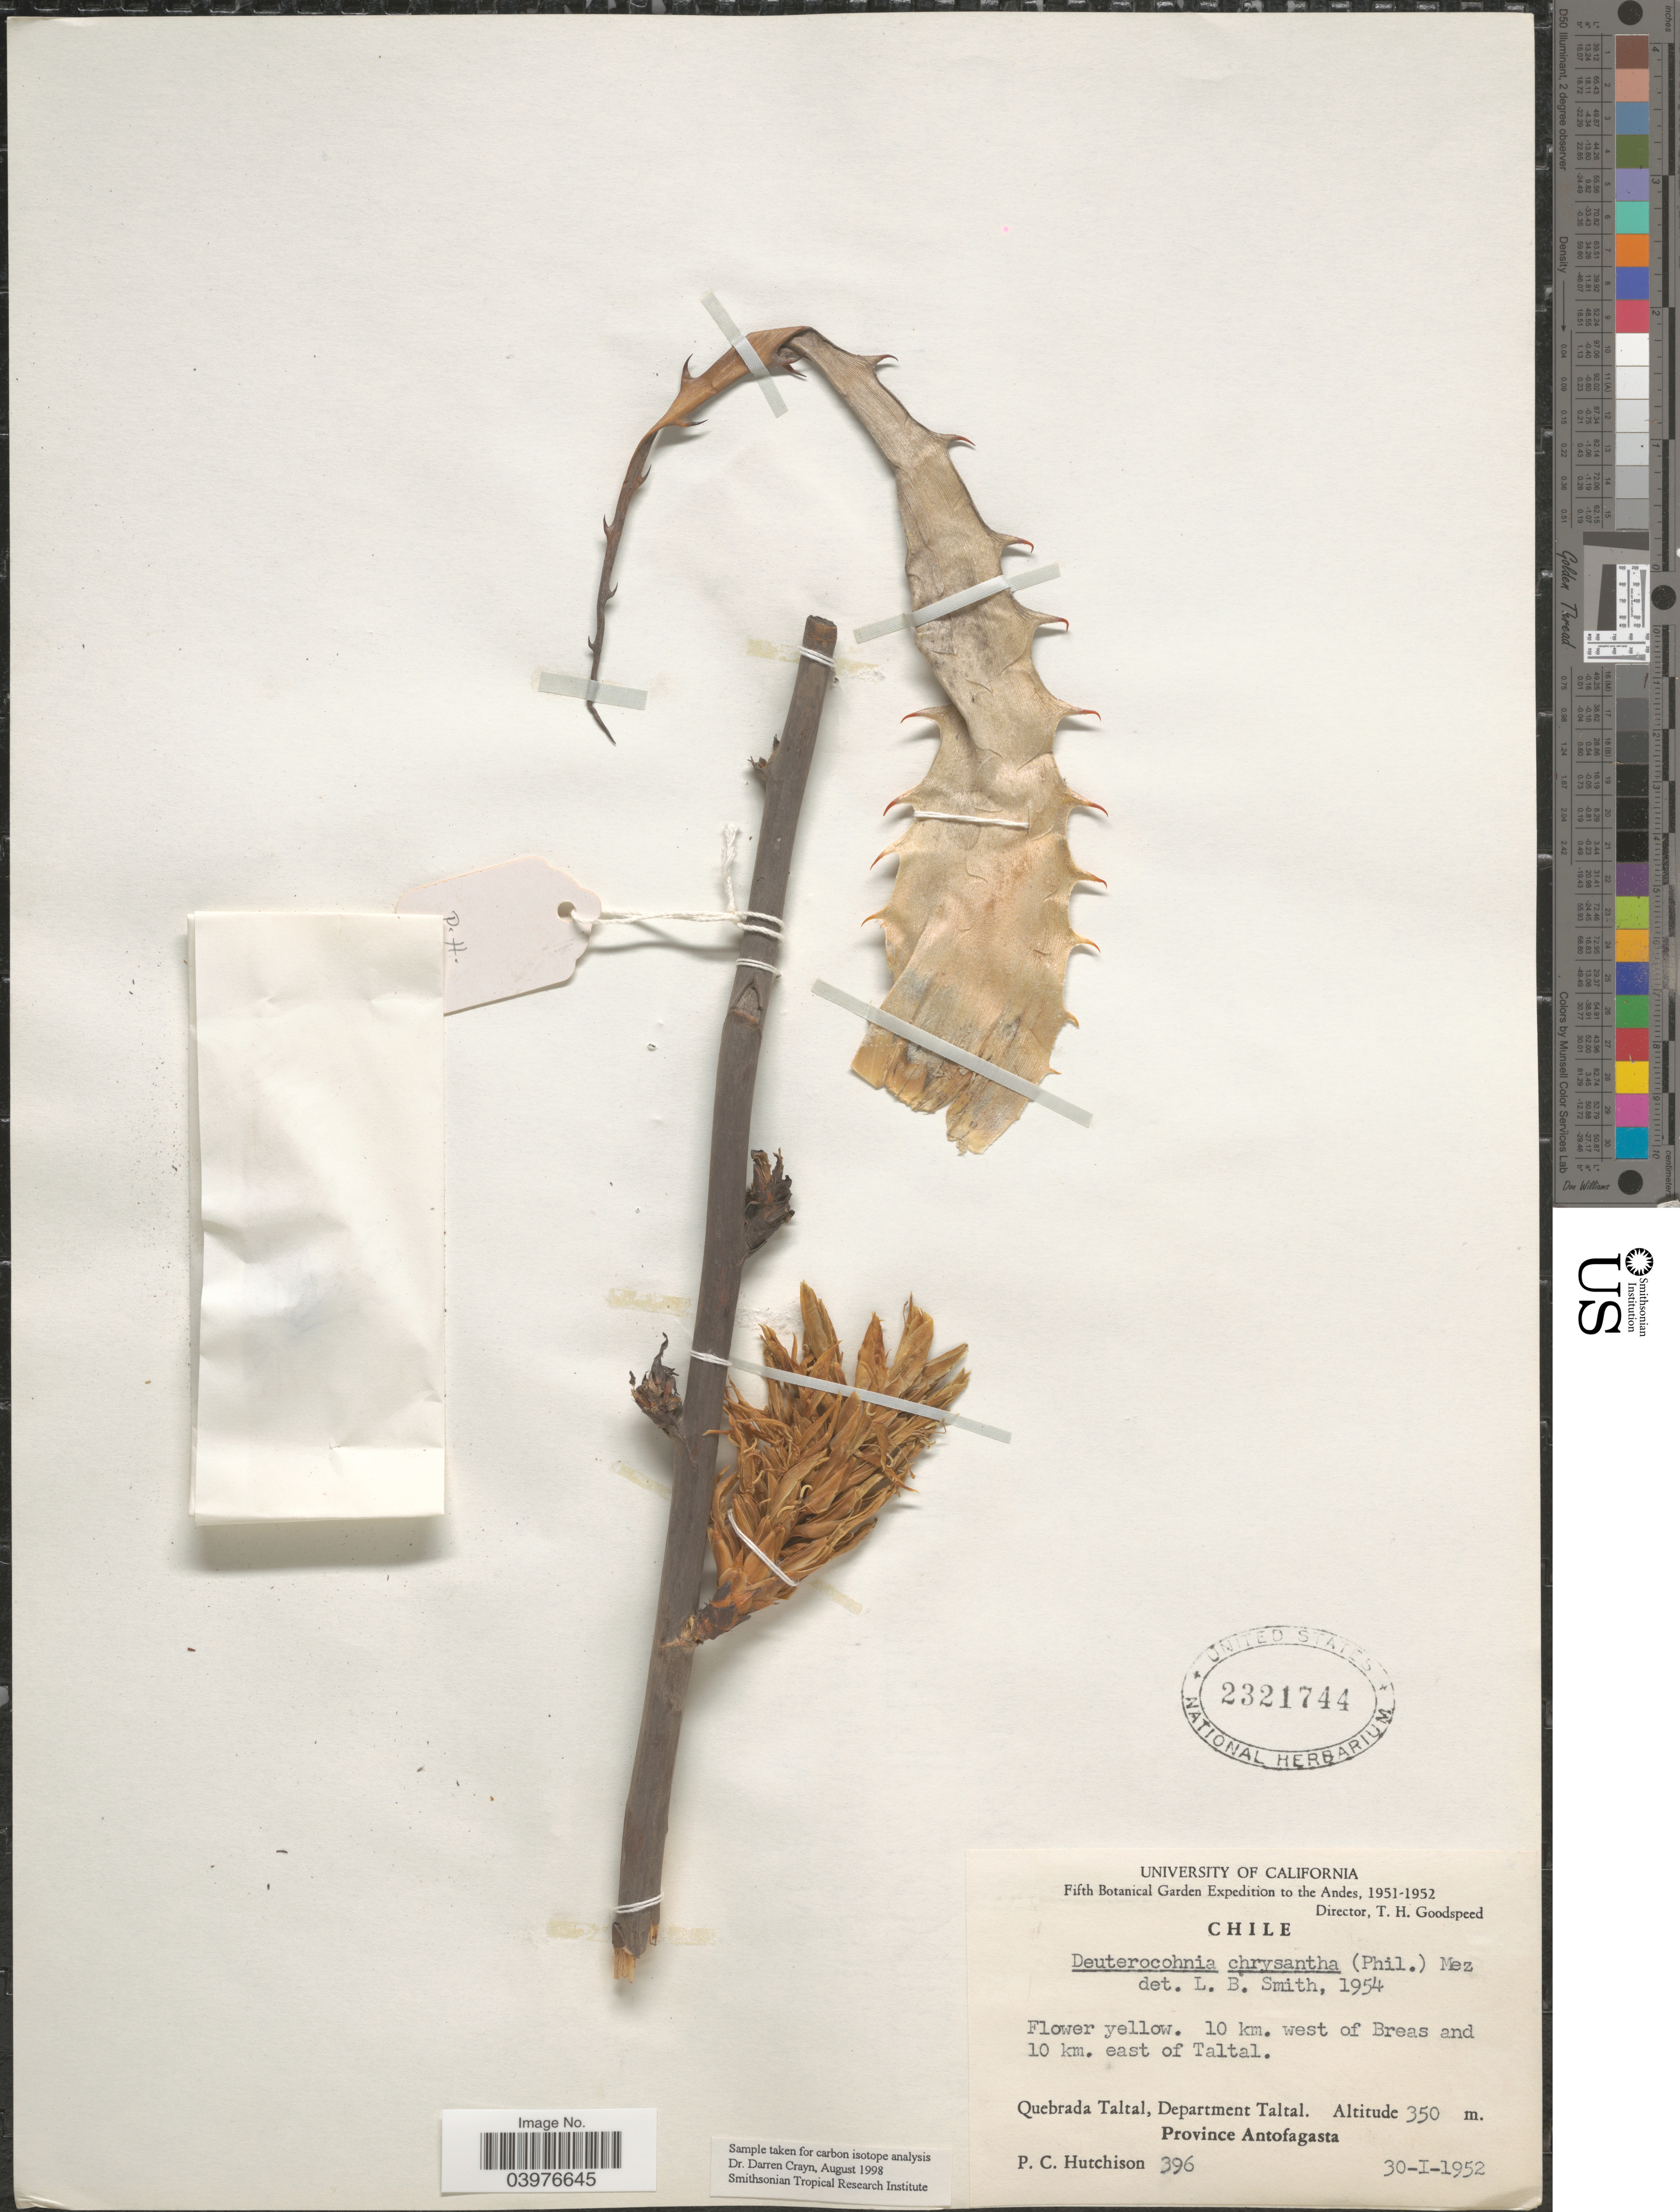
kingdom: Plantae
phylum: Tracheophyta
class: Liliopsida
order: Poales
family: Bromeliaceae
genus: Deuterocohnia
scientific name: Deuterocohnia chrysantha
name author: (Phil.) Mez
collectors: P. C. Hutchison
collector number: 396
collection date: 1952-01-30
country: Chile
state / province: Antofagasta (II)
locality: The Andes. 10 km. west of Breas and 10 km. east of Taltal. Quebrada Taltal, Department Taltal.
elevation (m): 350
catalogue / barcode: US 2321744